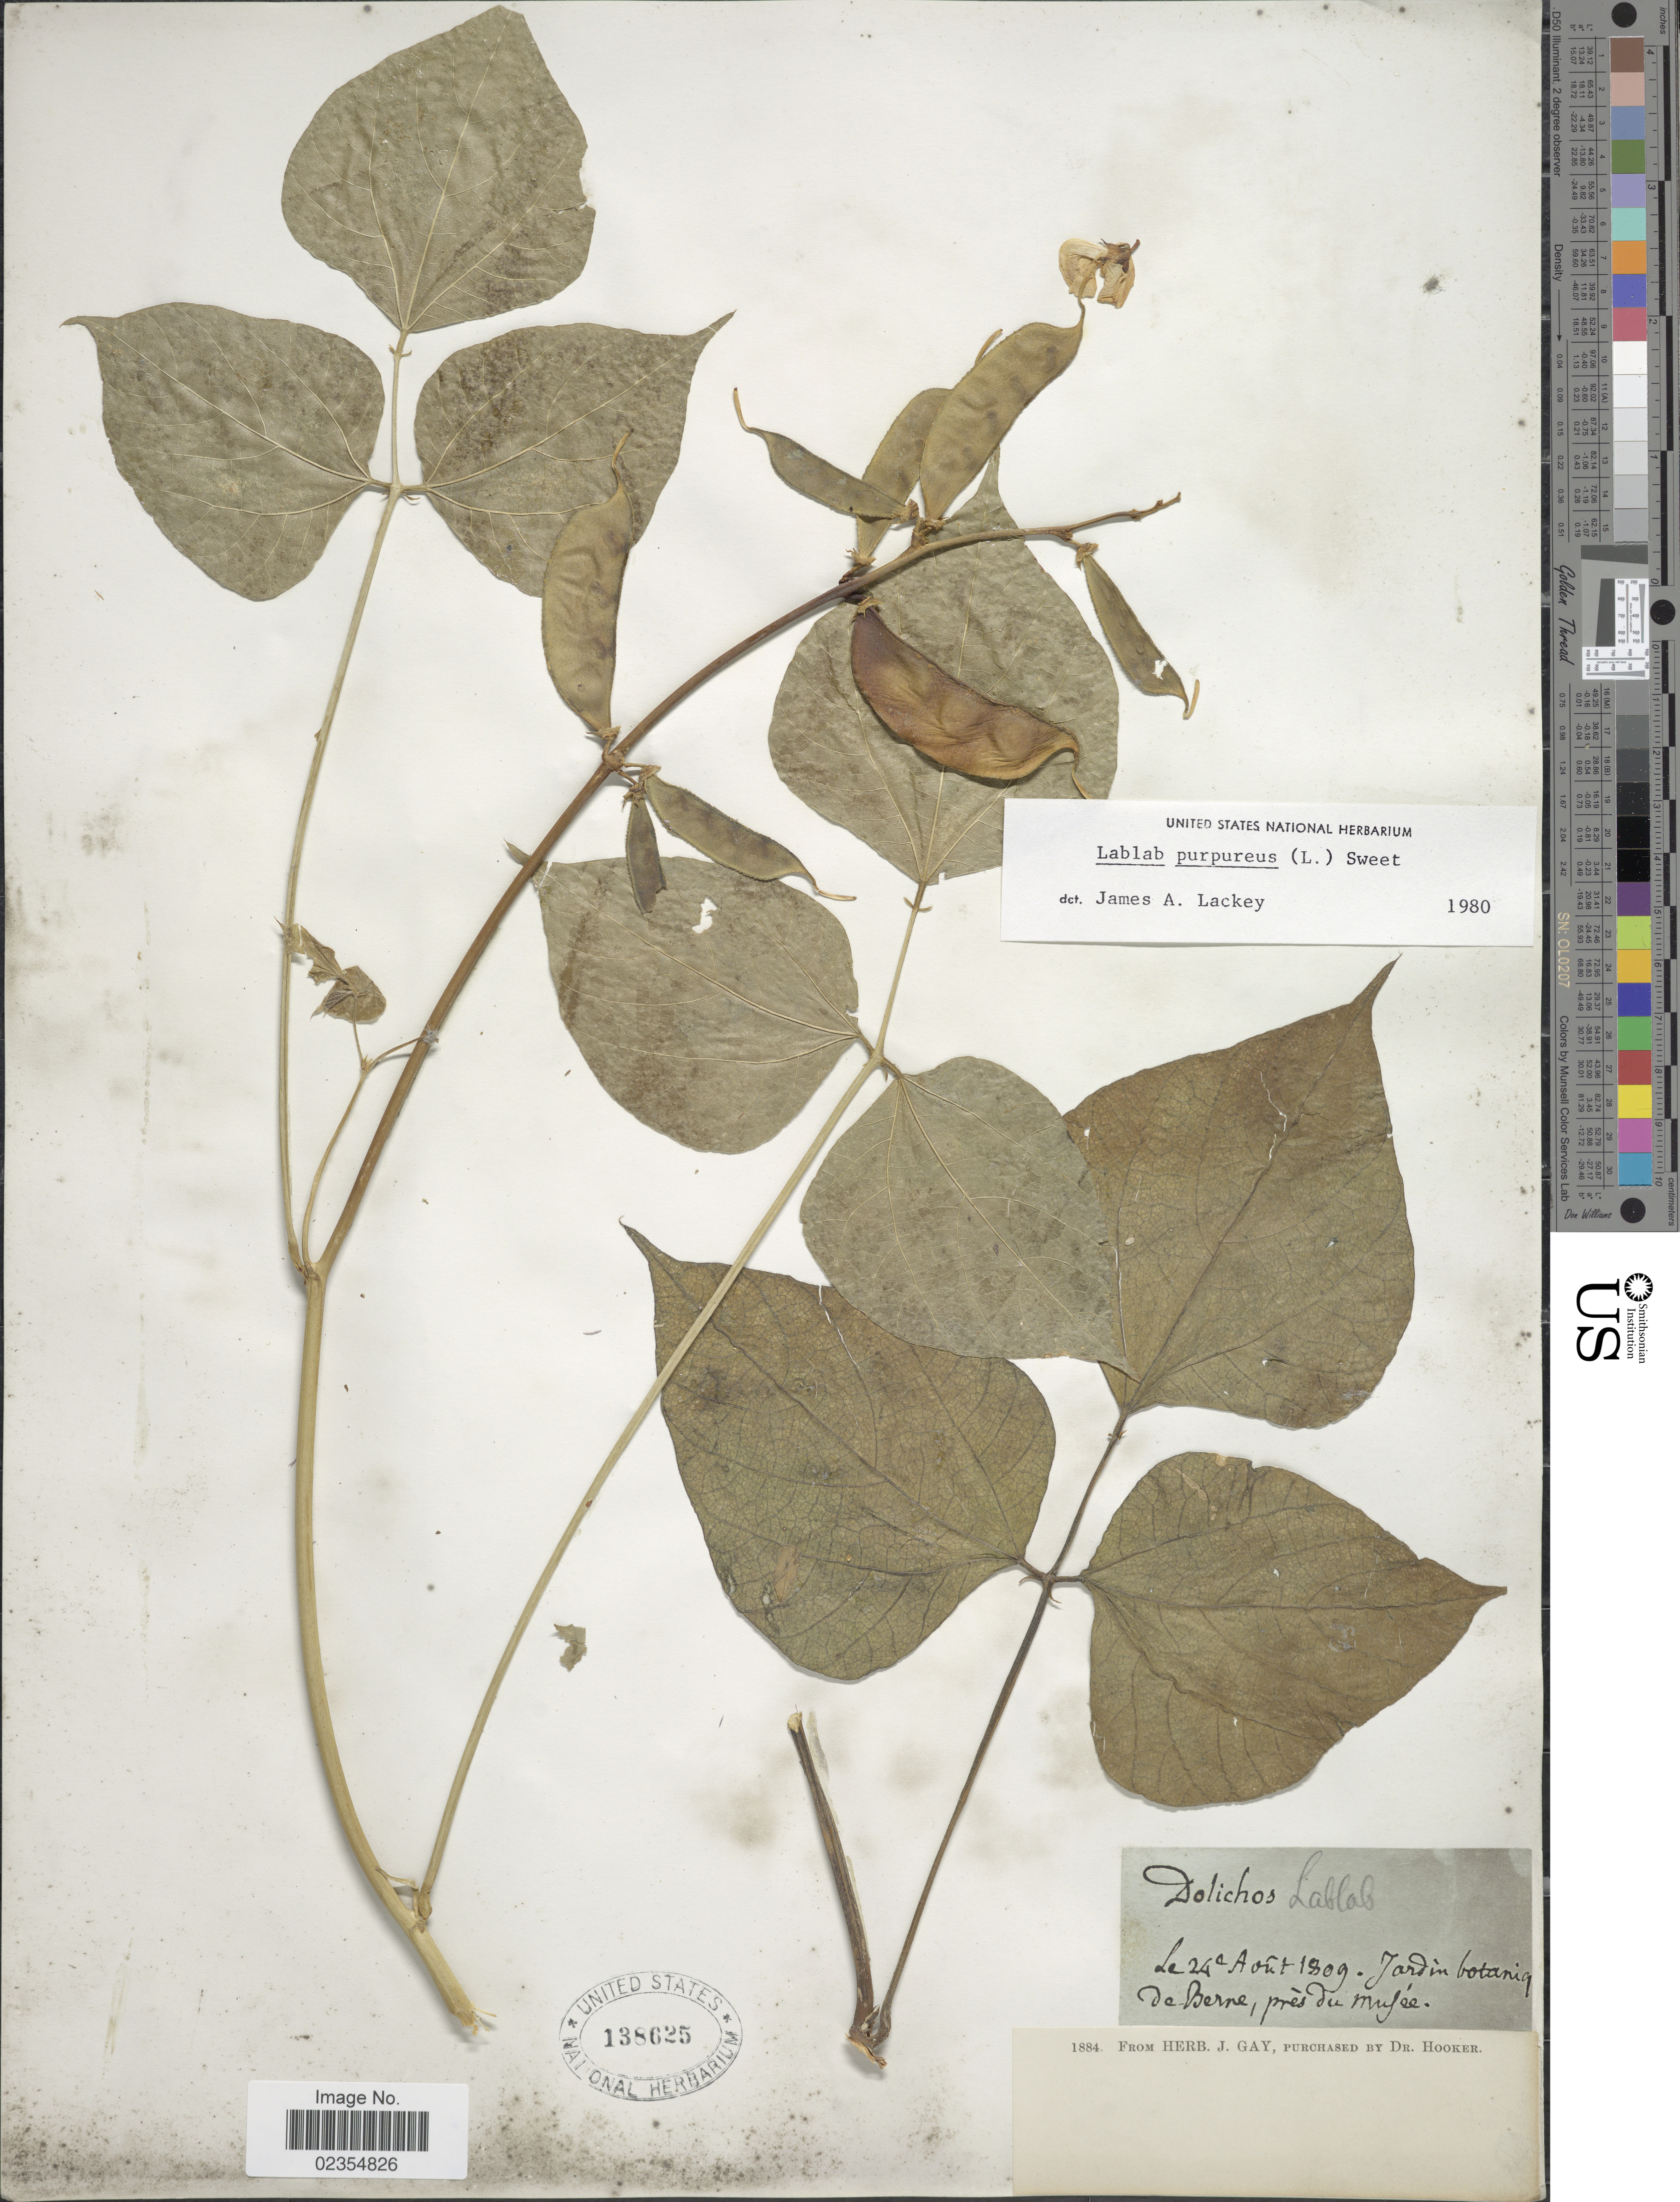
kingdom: Plantae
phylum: Tracheophyta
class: Magnoliopsida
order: Fabales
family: Fabaceae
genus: Lablab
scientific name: Lablab purpureus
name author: (L.) Sweet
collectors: ex herb. J. Gay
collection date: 1809-08-24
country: Switzerland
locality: Jardin boyanique de Berne, pres de Mufee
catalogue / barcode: US 138625